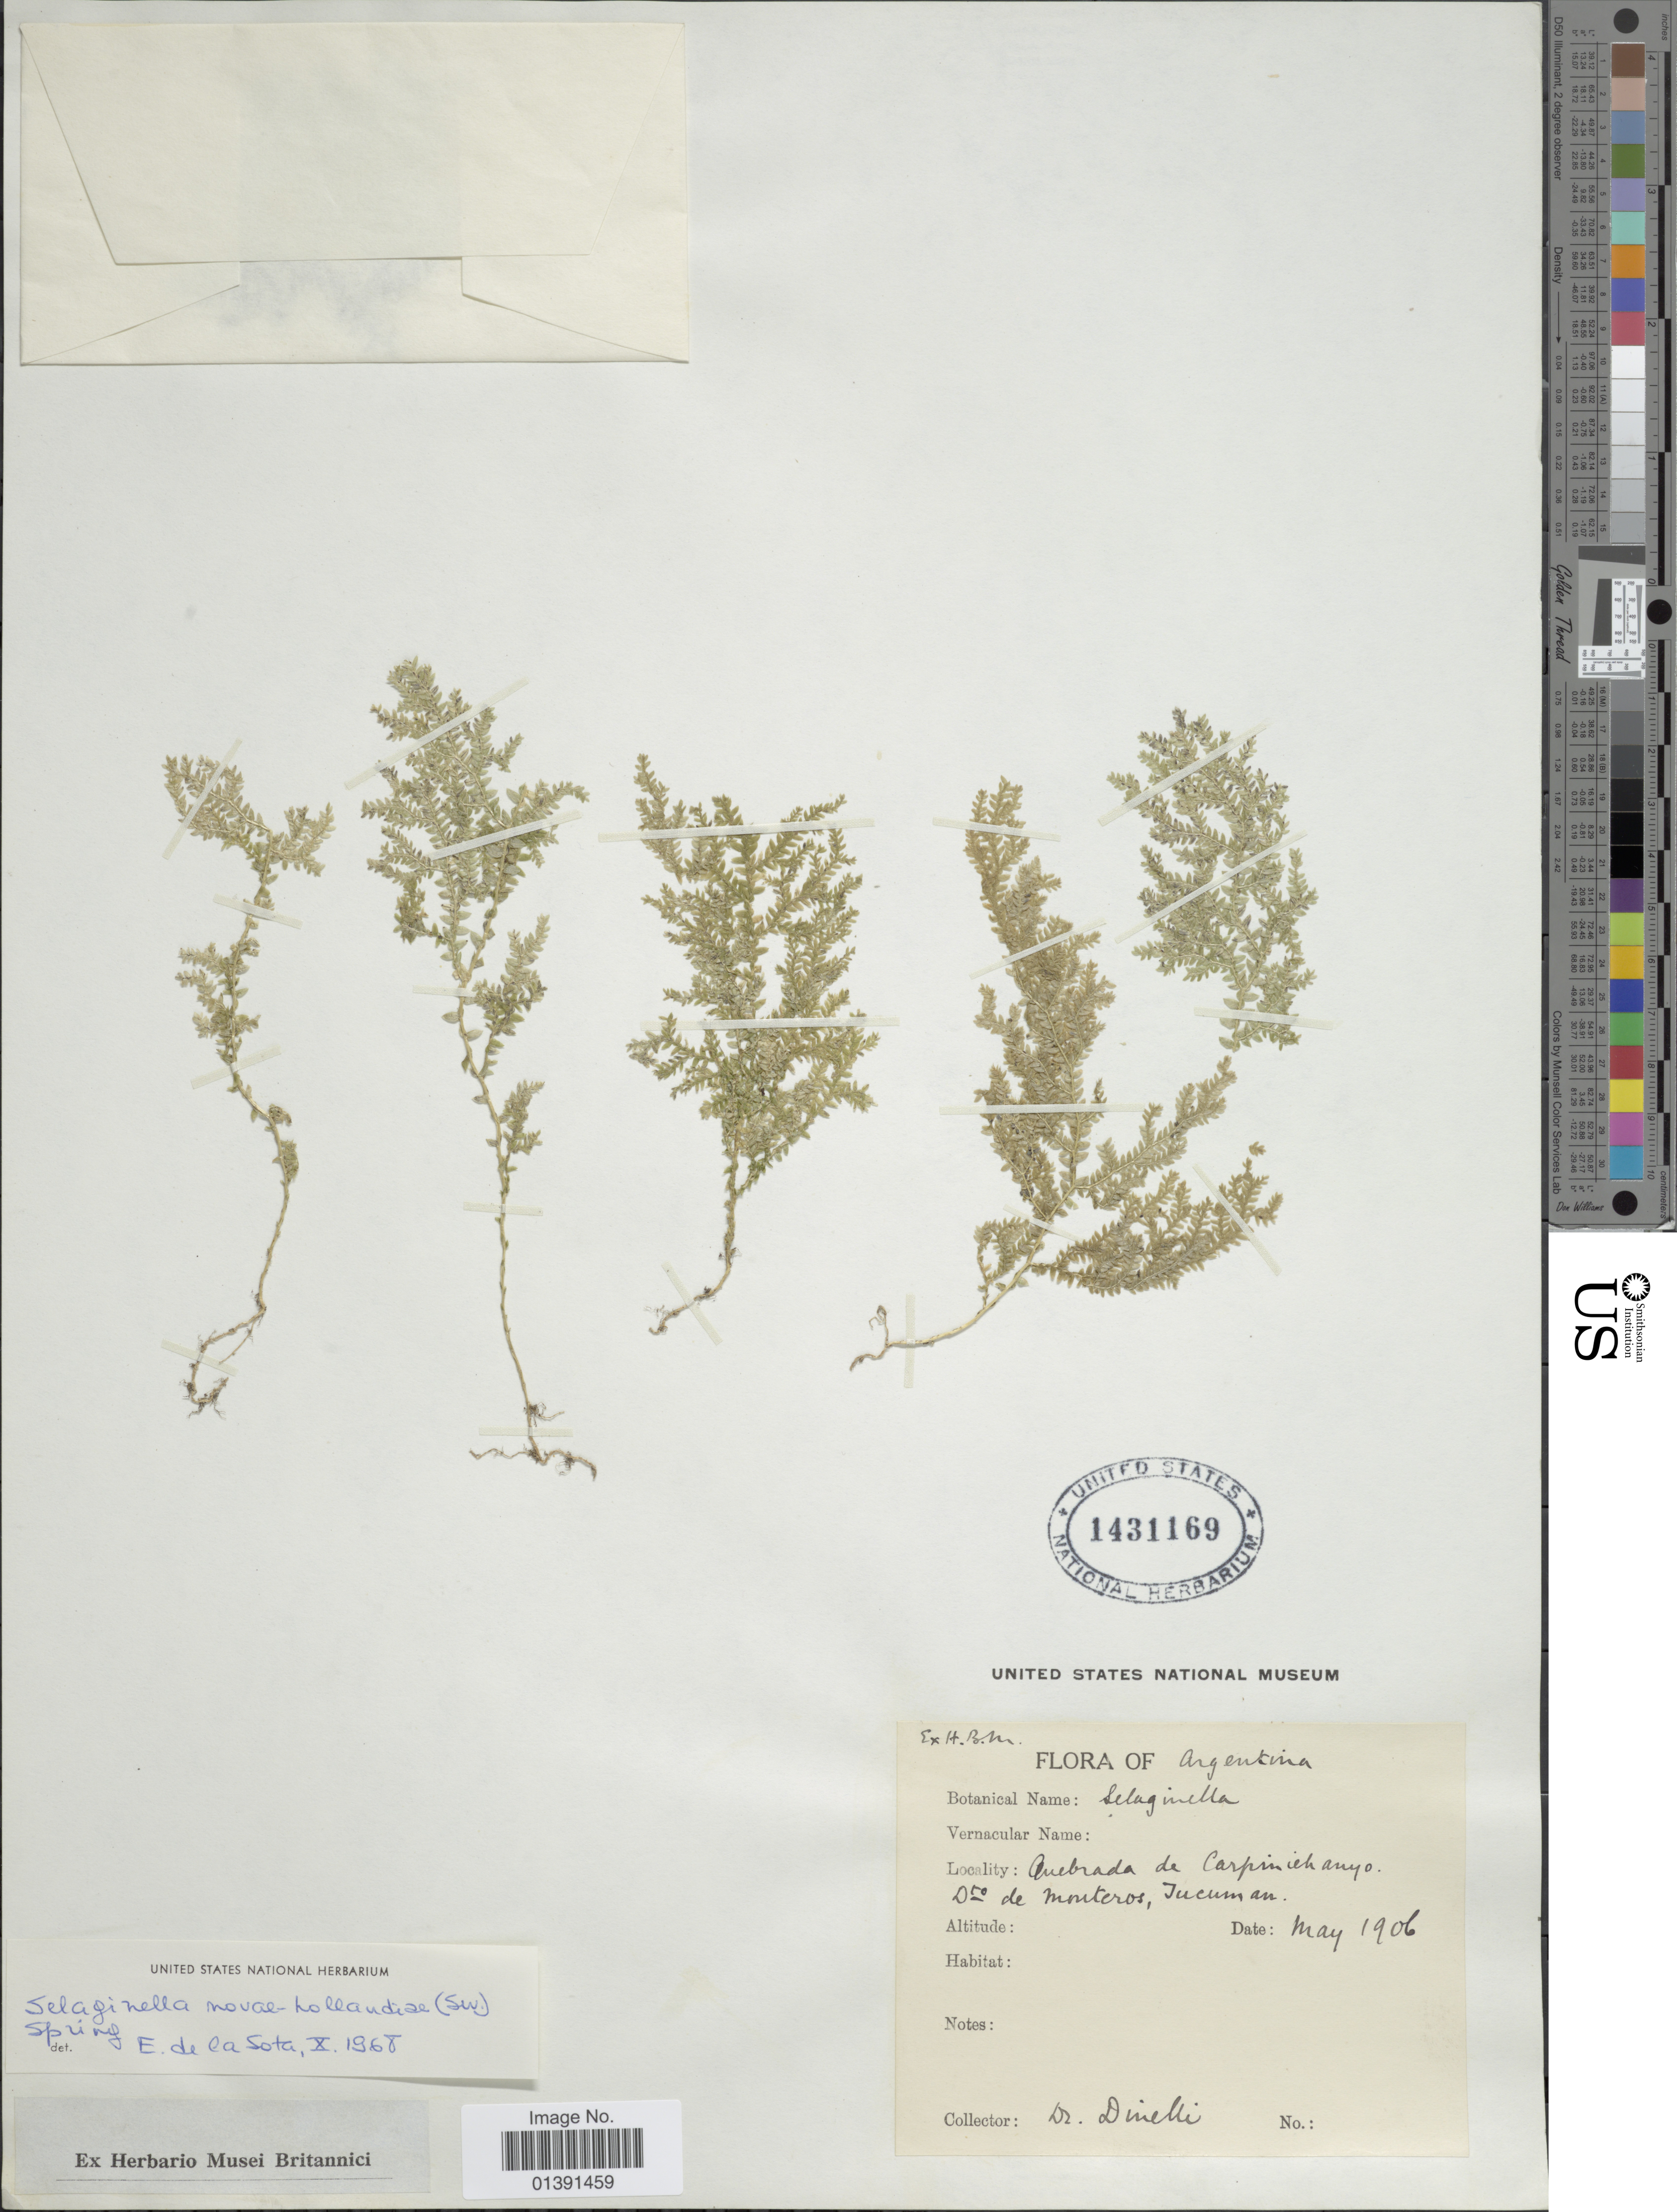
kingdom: Plantae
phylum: Tracheophyta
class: Lycopodiopsida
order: Selaginellales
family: Selaginellaceae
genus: Selaginella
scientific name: Selaginella novae-hollandiae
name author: (Sw.) Spring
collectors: Dinelli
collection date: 1906-05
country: Argentina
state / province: Tucuman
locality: Quebrada de Caspinchango, Dto de monteros.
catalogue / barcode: US 1431169